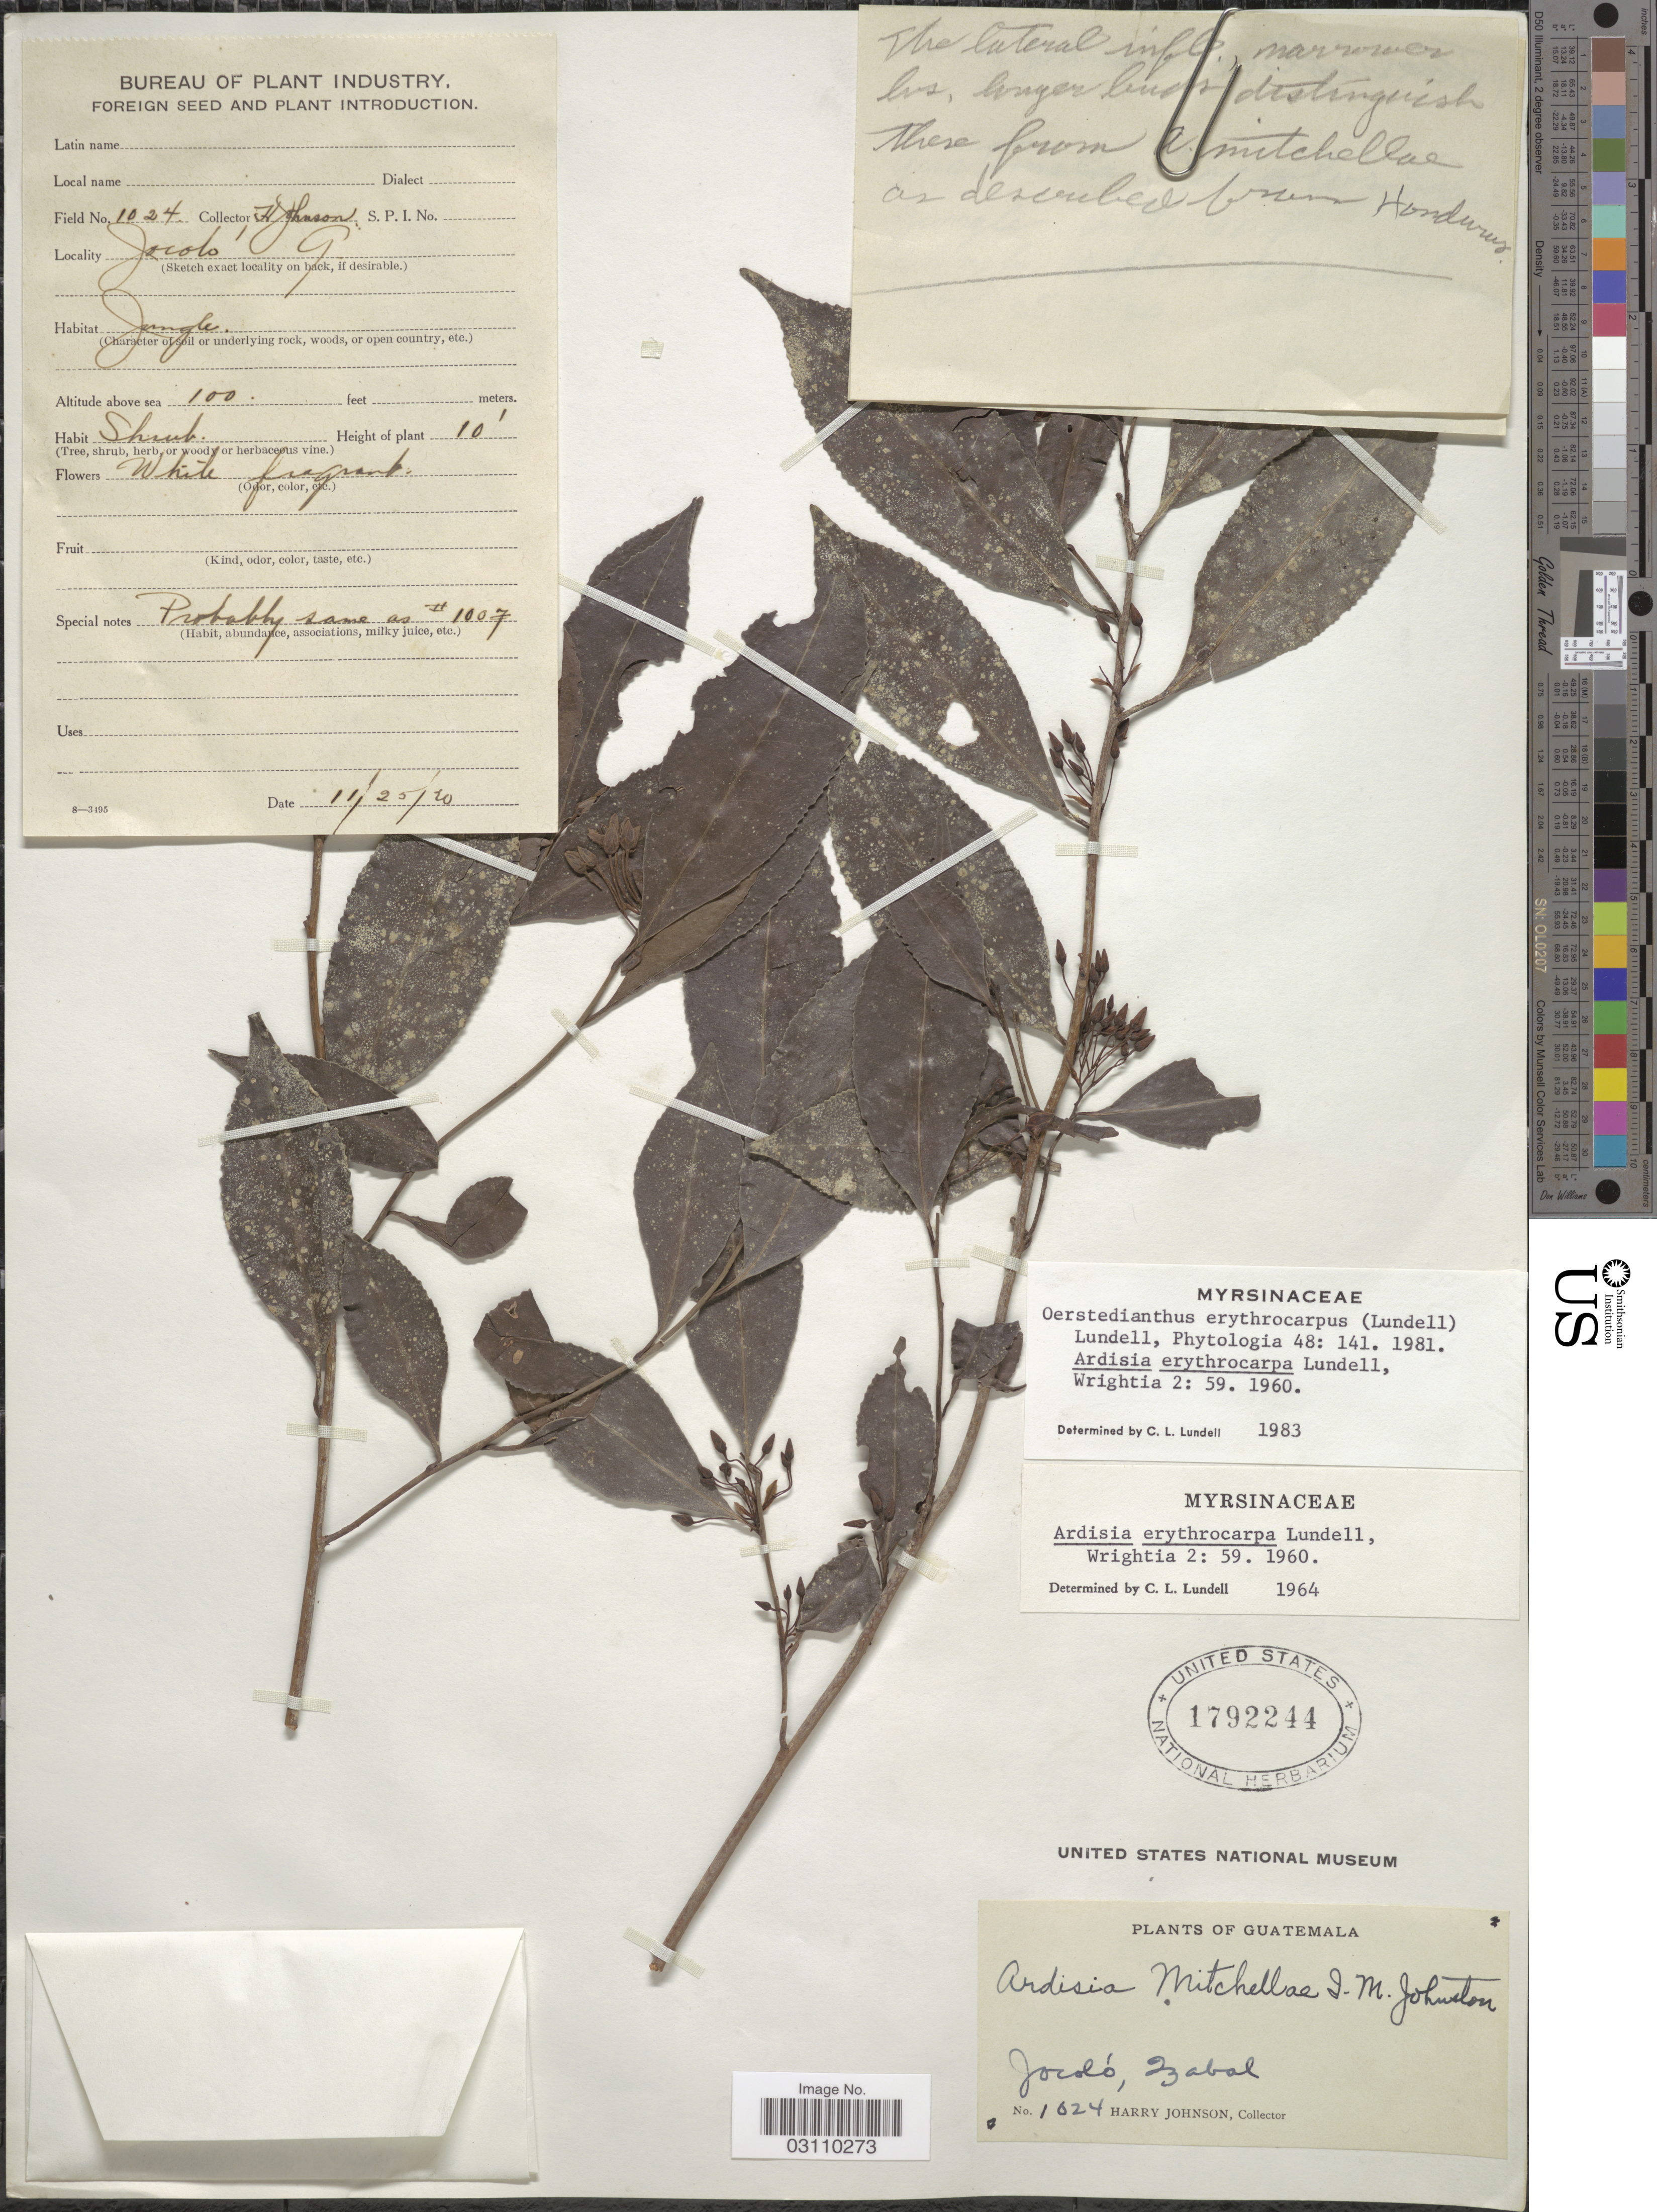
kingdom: Plantae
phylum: Tracheophyta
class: Magnoliopsida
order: Ericales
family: Primulaceae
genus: Ardisia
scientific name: Ardisia erythrocarpa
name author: Lundell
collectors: H. Johnson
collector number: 1024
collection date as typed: Transcribed d/m/y: 25/11/20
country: Guatemala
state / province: Izabal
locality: Jocoló.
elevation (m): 30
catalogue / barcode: US 1792244